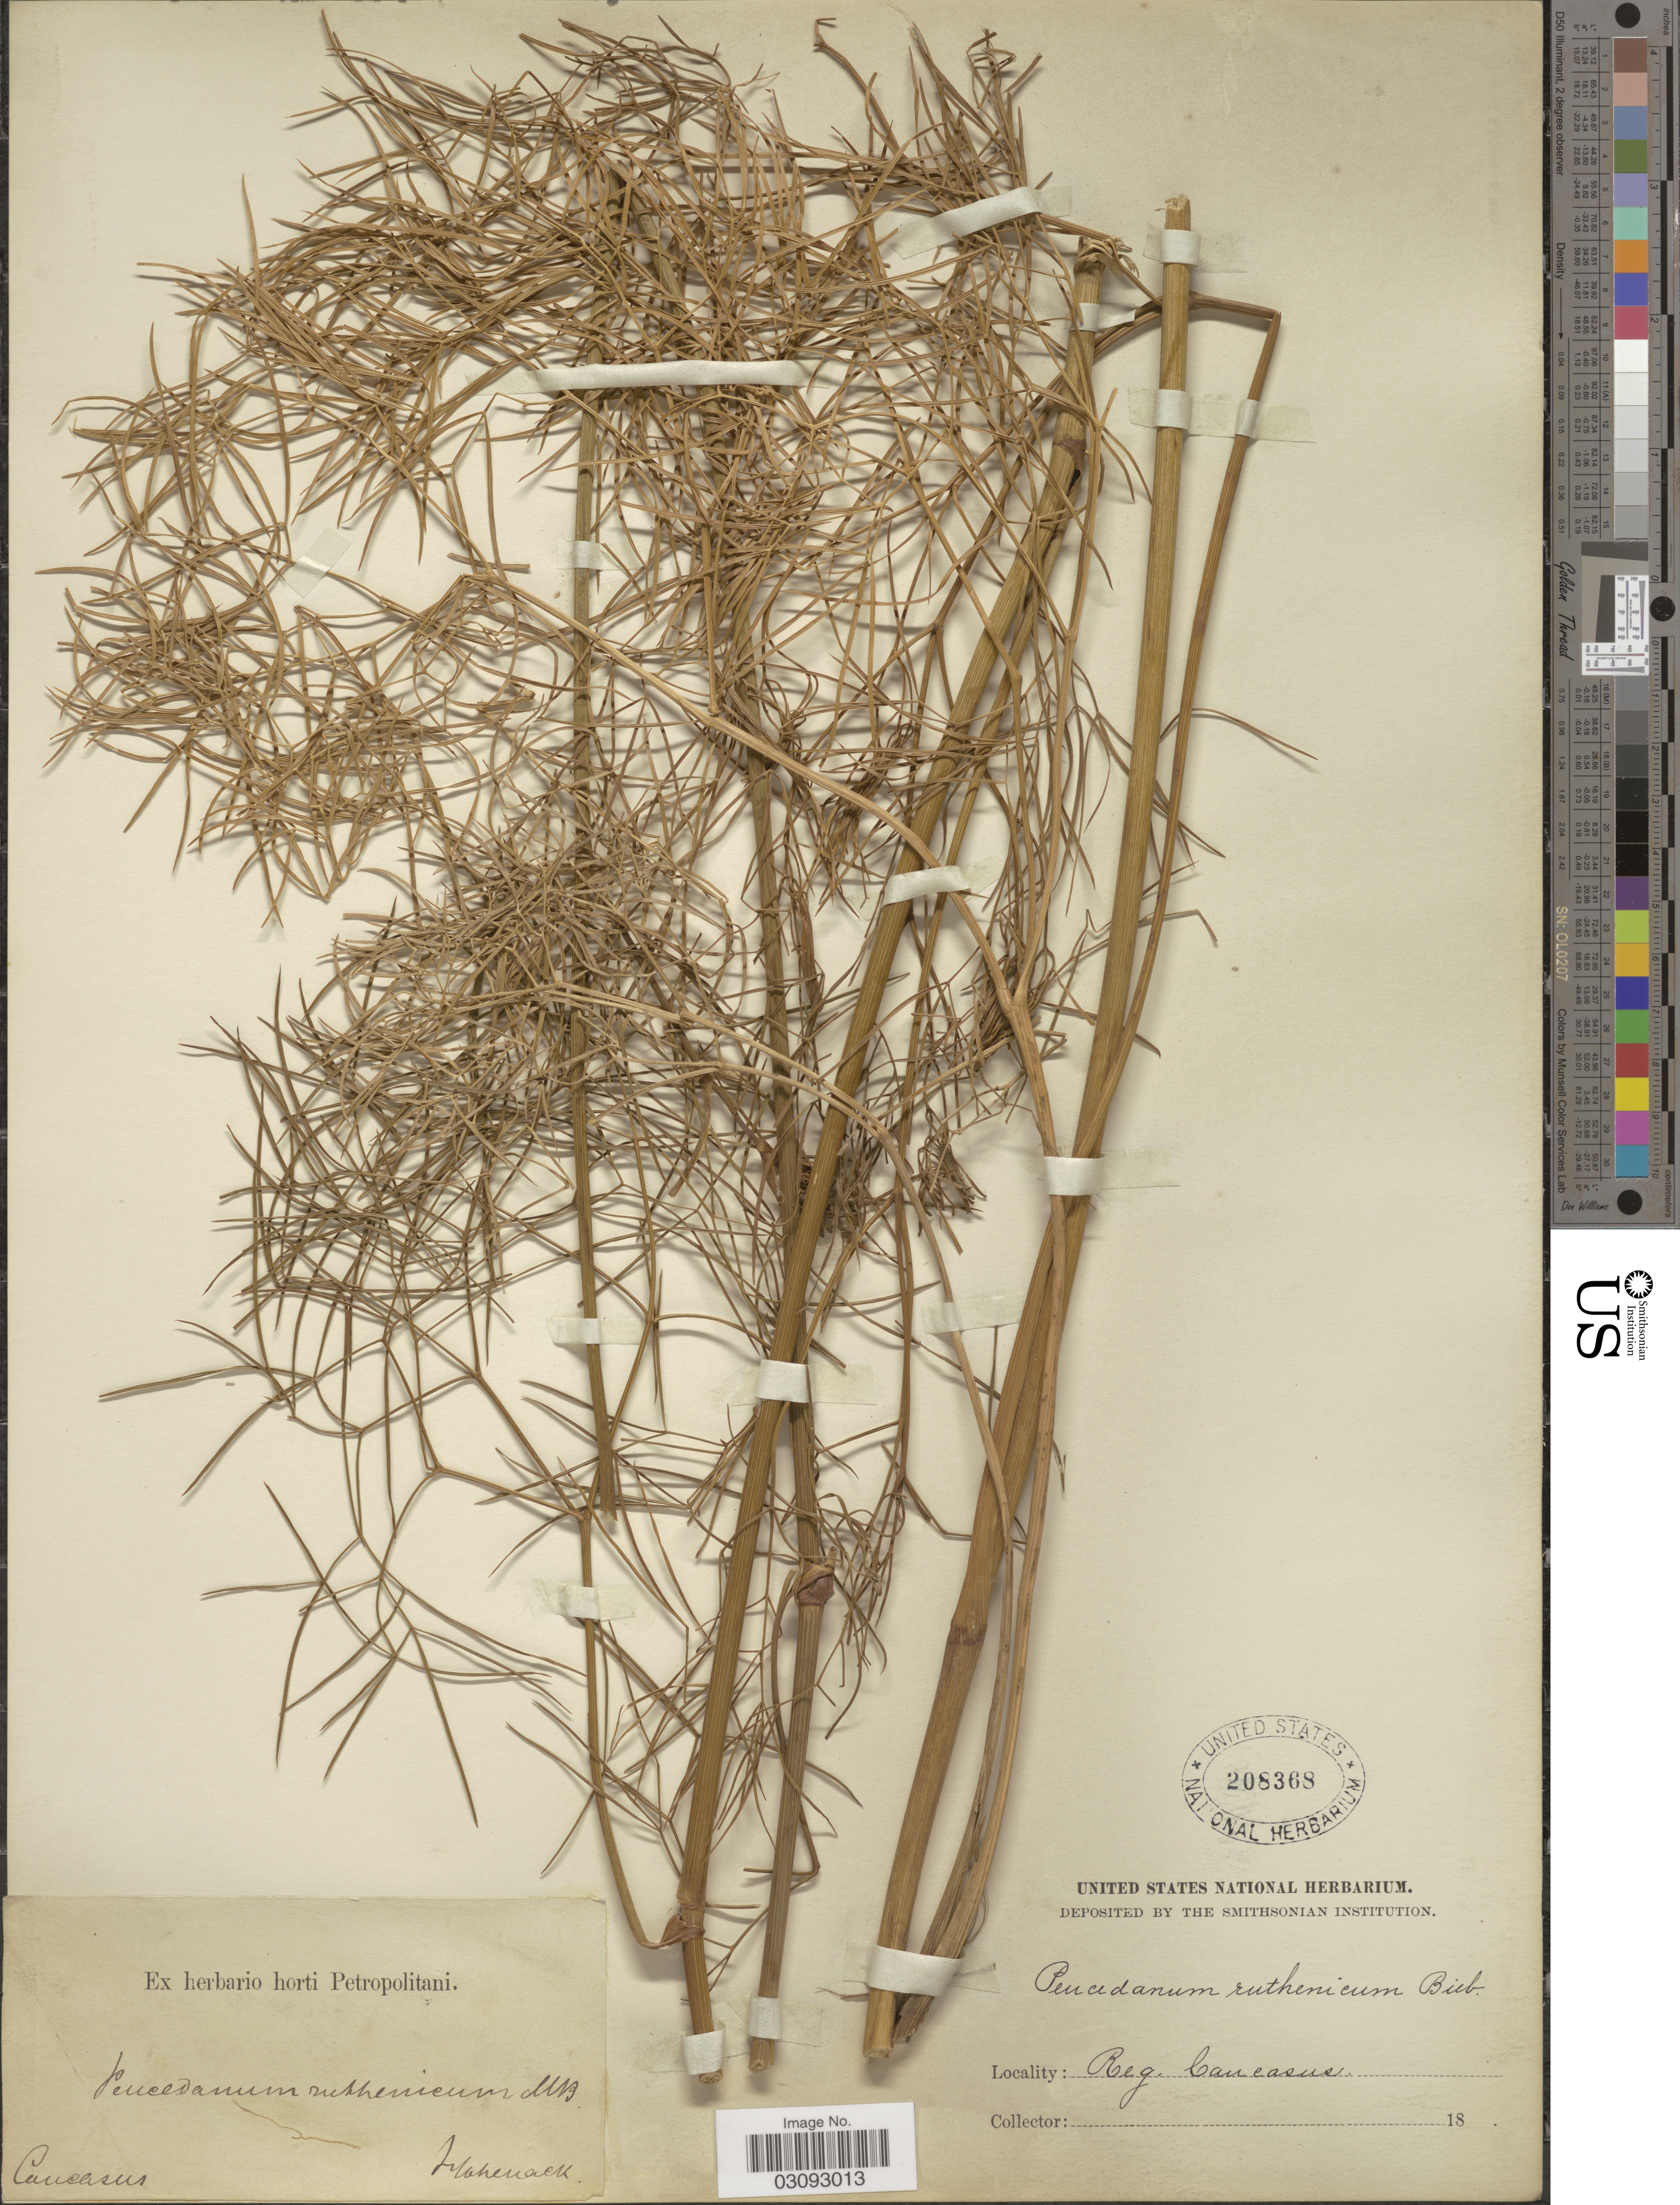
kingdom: Plantae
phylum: Tracheophyta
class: Magnoliopsida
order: Apiales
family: Apiaceae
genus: Peucedanum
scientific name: Peucedanum ruthenicum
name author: M. Bieb.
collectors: Hohenacker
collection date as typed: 18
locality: Reg. Caucasus.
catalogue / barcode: US 208368